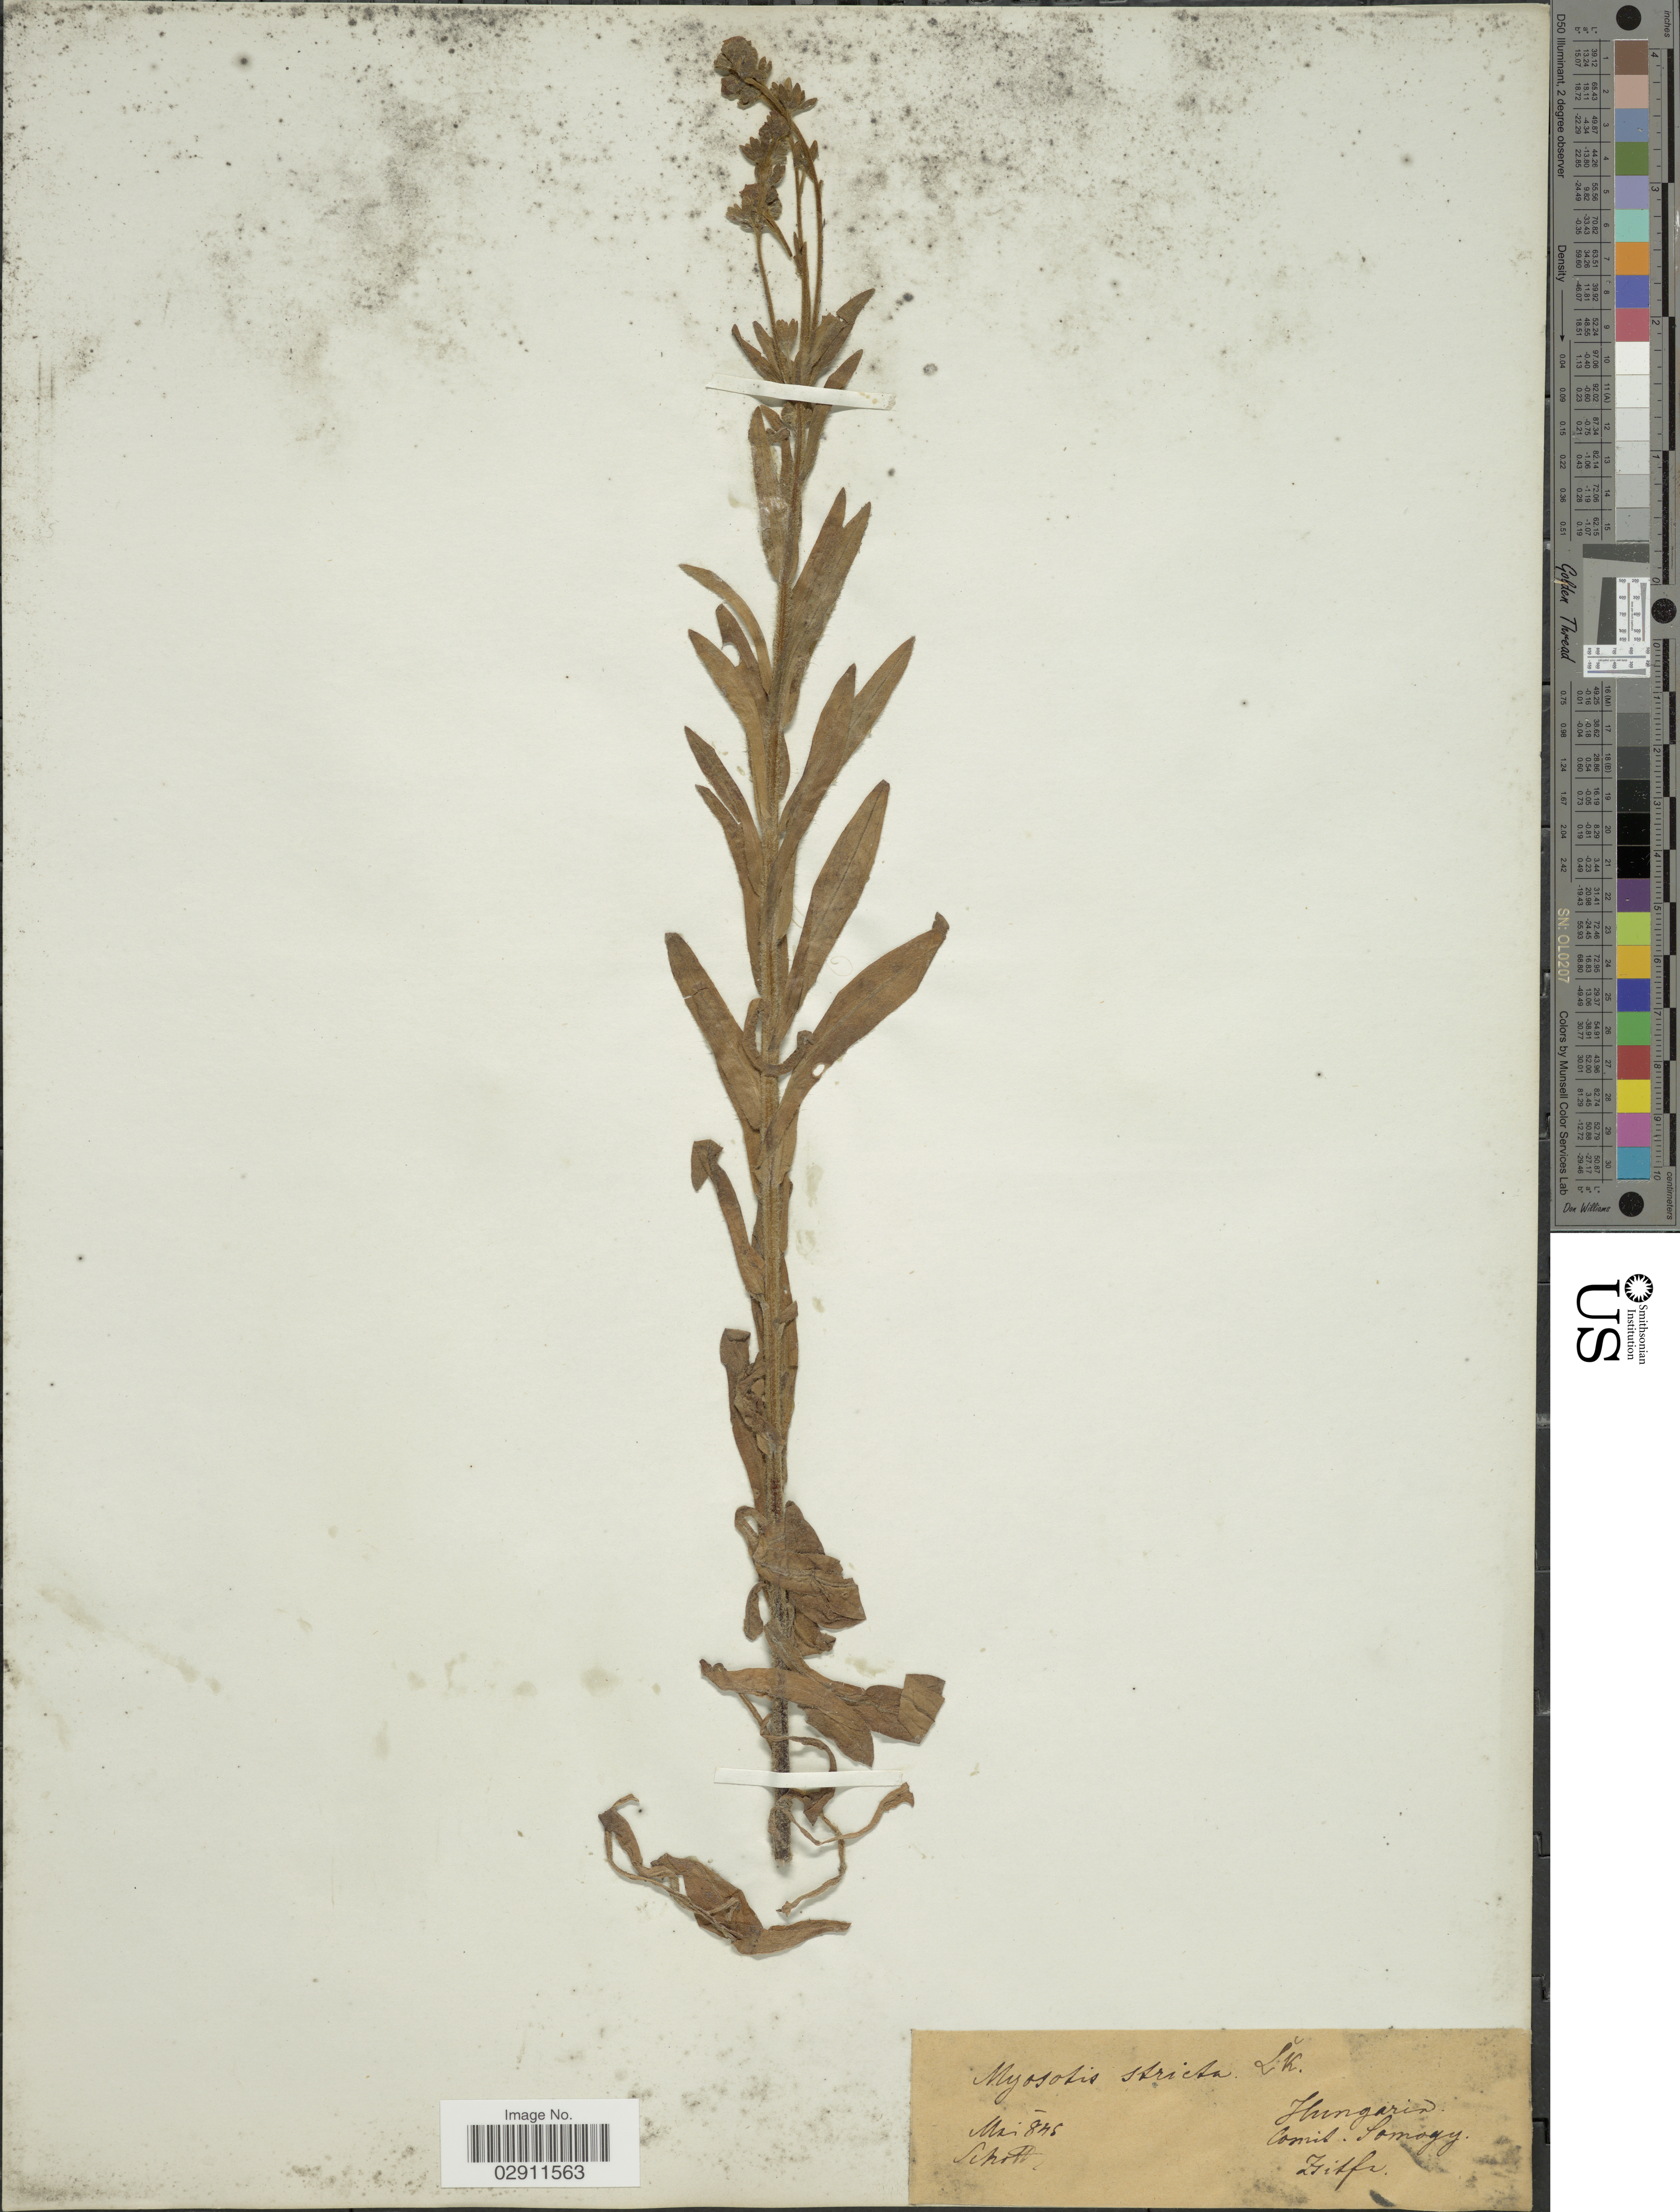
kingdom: Plantae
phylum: Tracheophyta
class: Magnoliopsida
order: Boraginales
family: Boraginaceae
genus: Myosotis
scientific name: Myosotis stricta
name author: Link ex Roem. & Schult.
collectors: Schott, --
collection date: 1845-05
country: Hungary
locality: Comit. Somogy Zsitfs [interpreted].